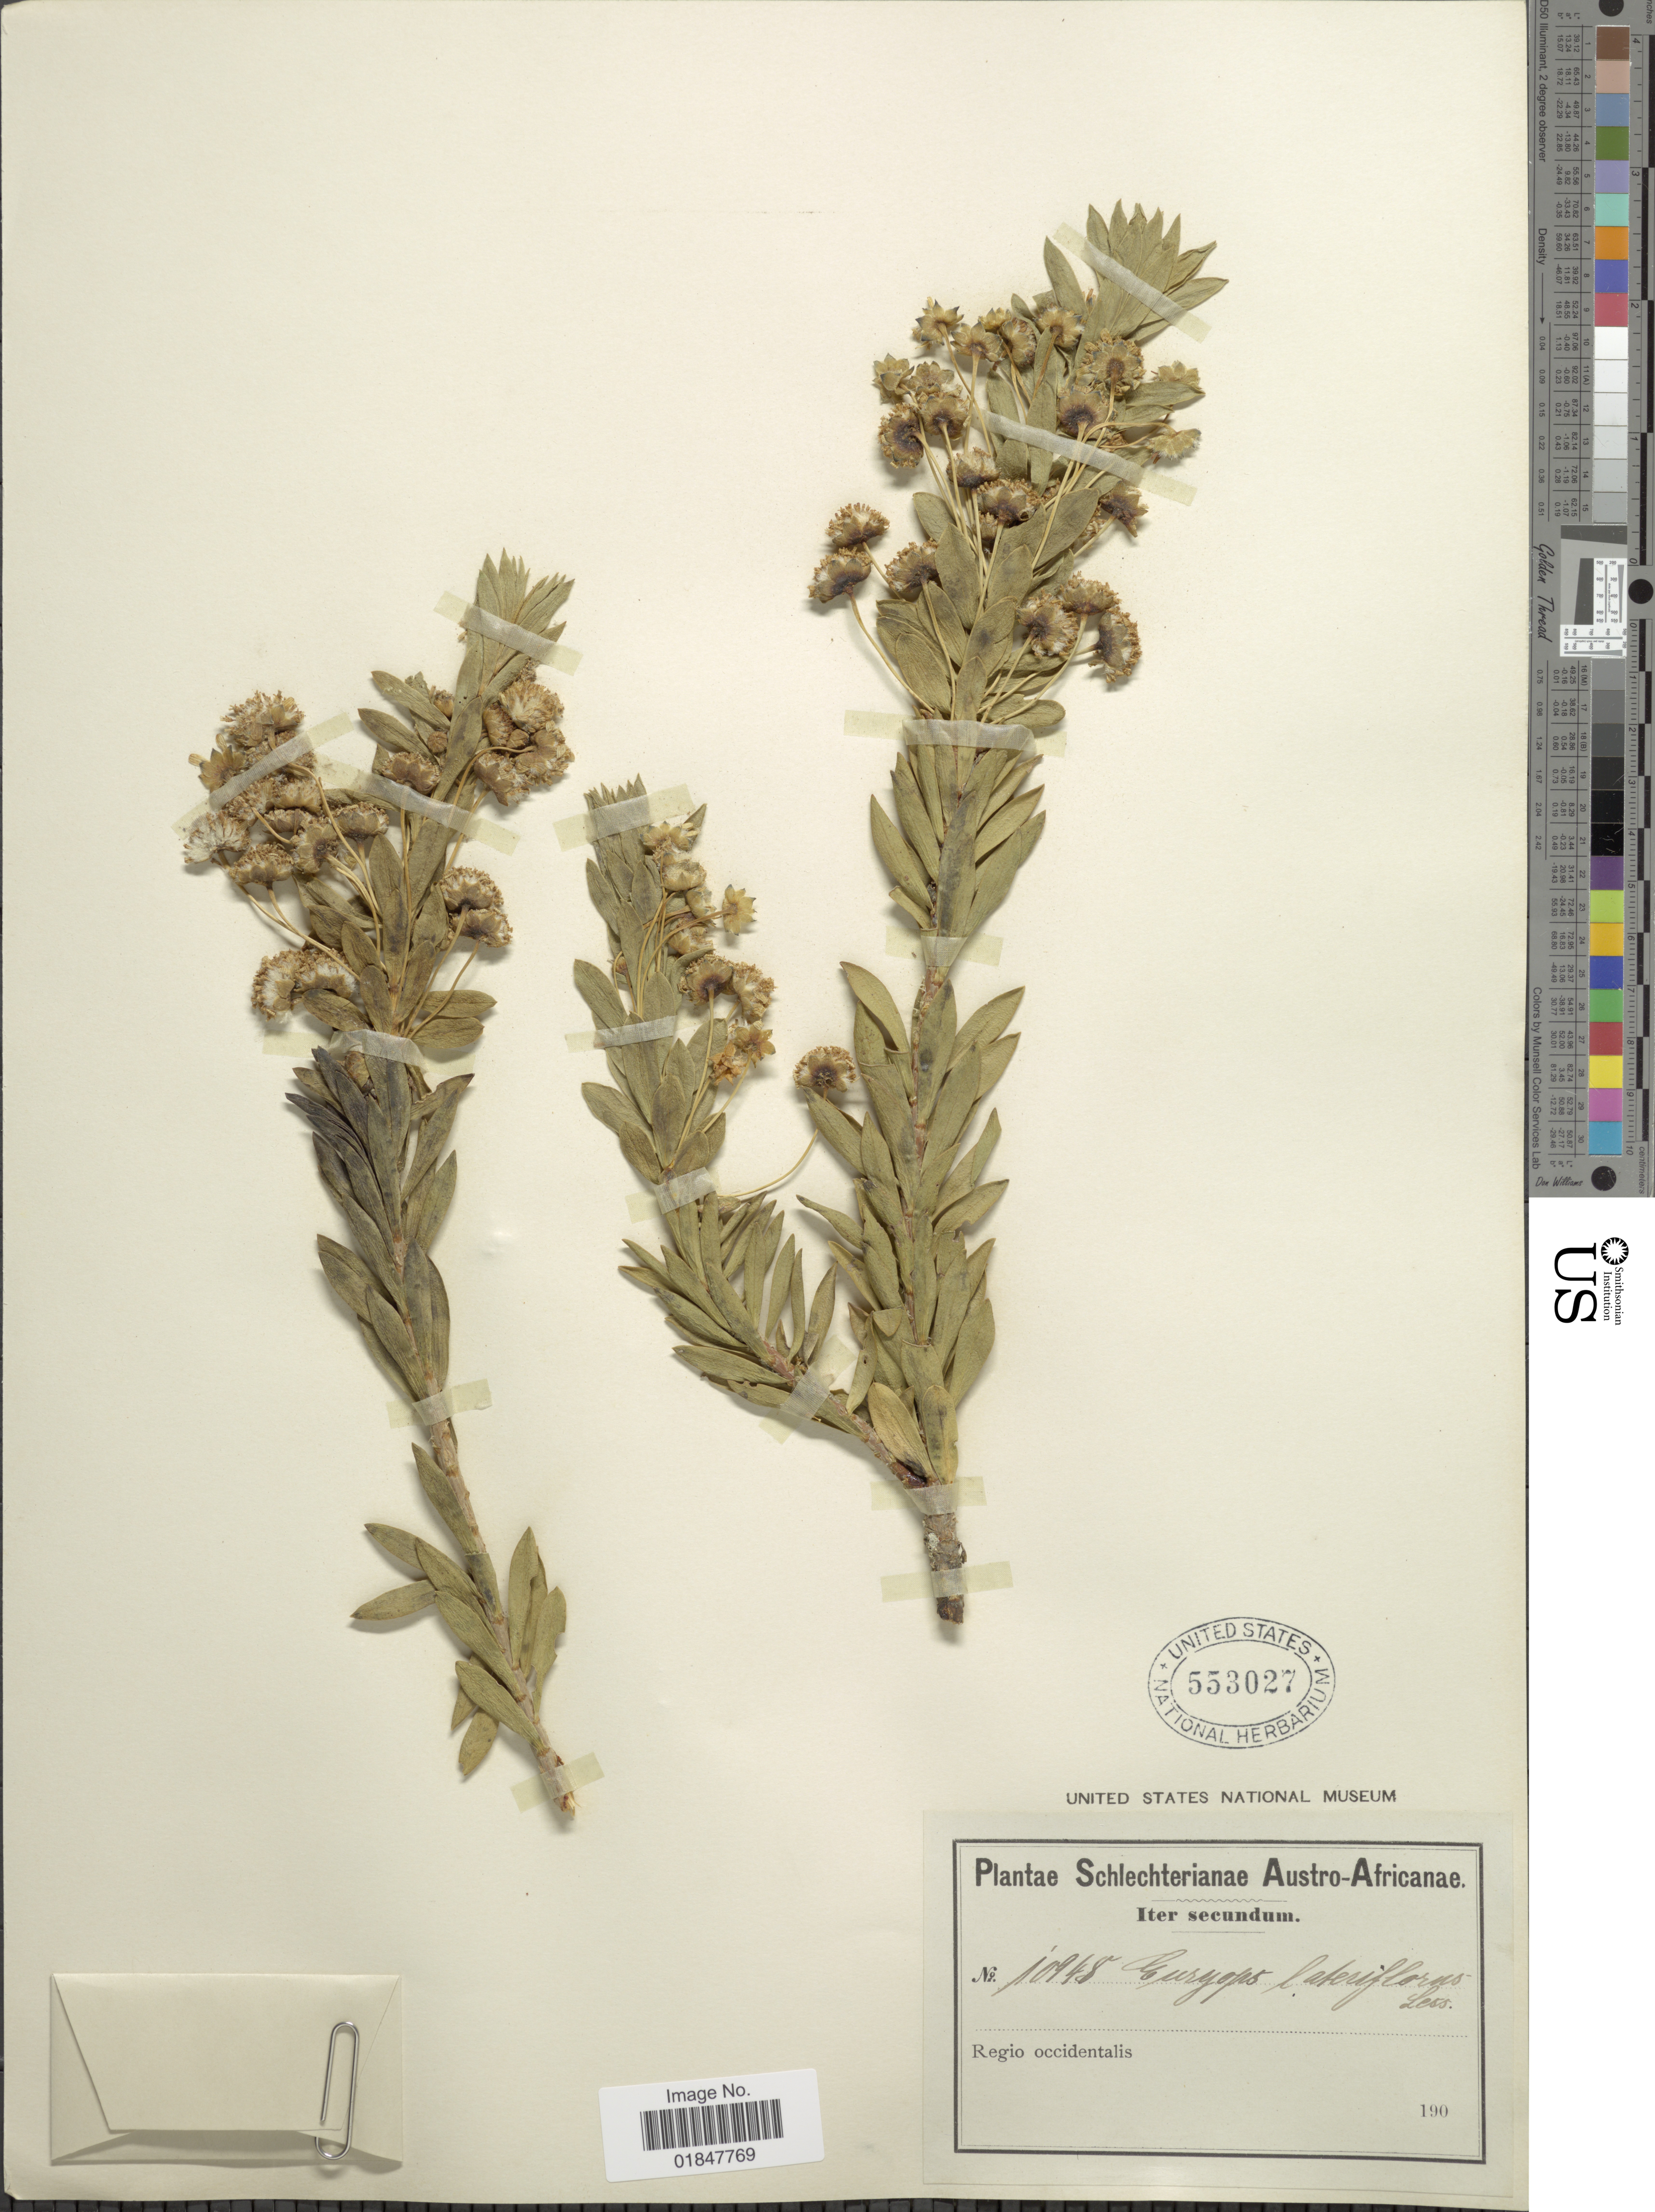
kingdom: Plantae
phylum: Tracheophyta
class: Magnoliopsida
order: Asterales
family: Asteraceae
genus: Euryops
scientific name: Euryops lateriflorus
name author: (L. f.) DC.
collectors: Schlechter, --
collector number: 10948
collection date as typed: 190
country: South Africa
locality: Austro-Africanae, Regio occidentalis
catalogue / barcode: US 553027